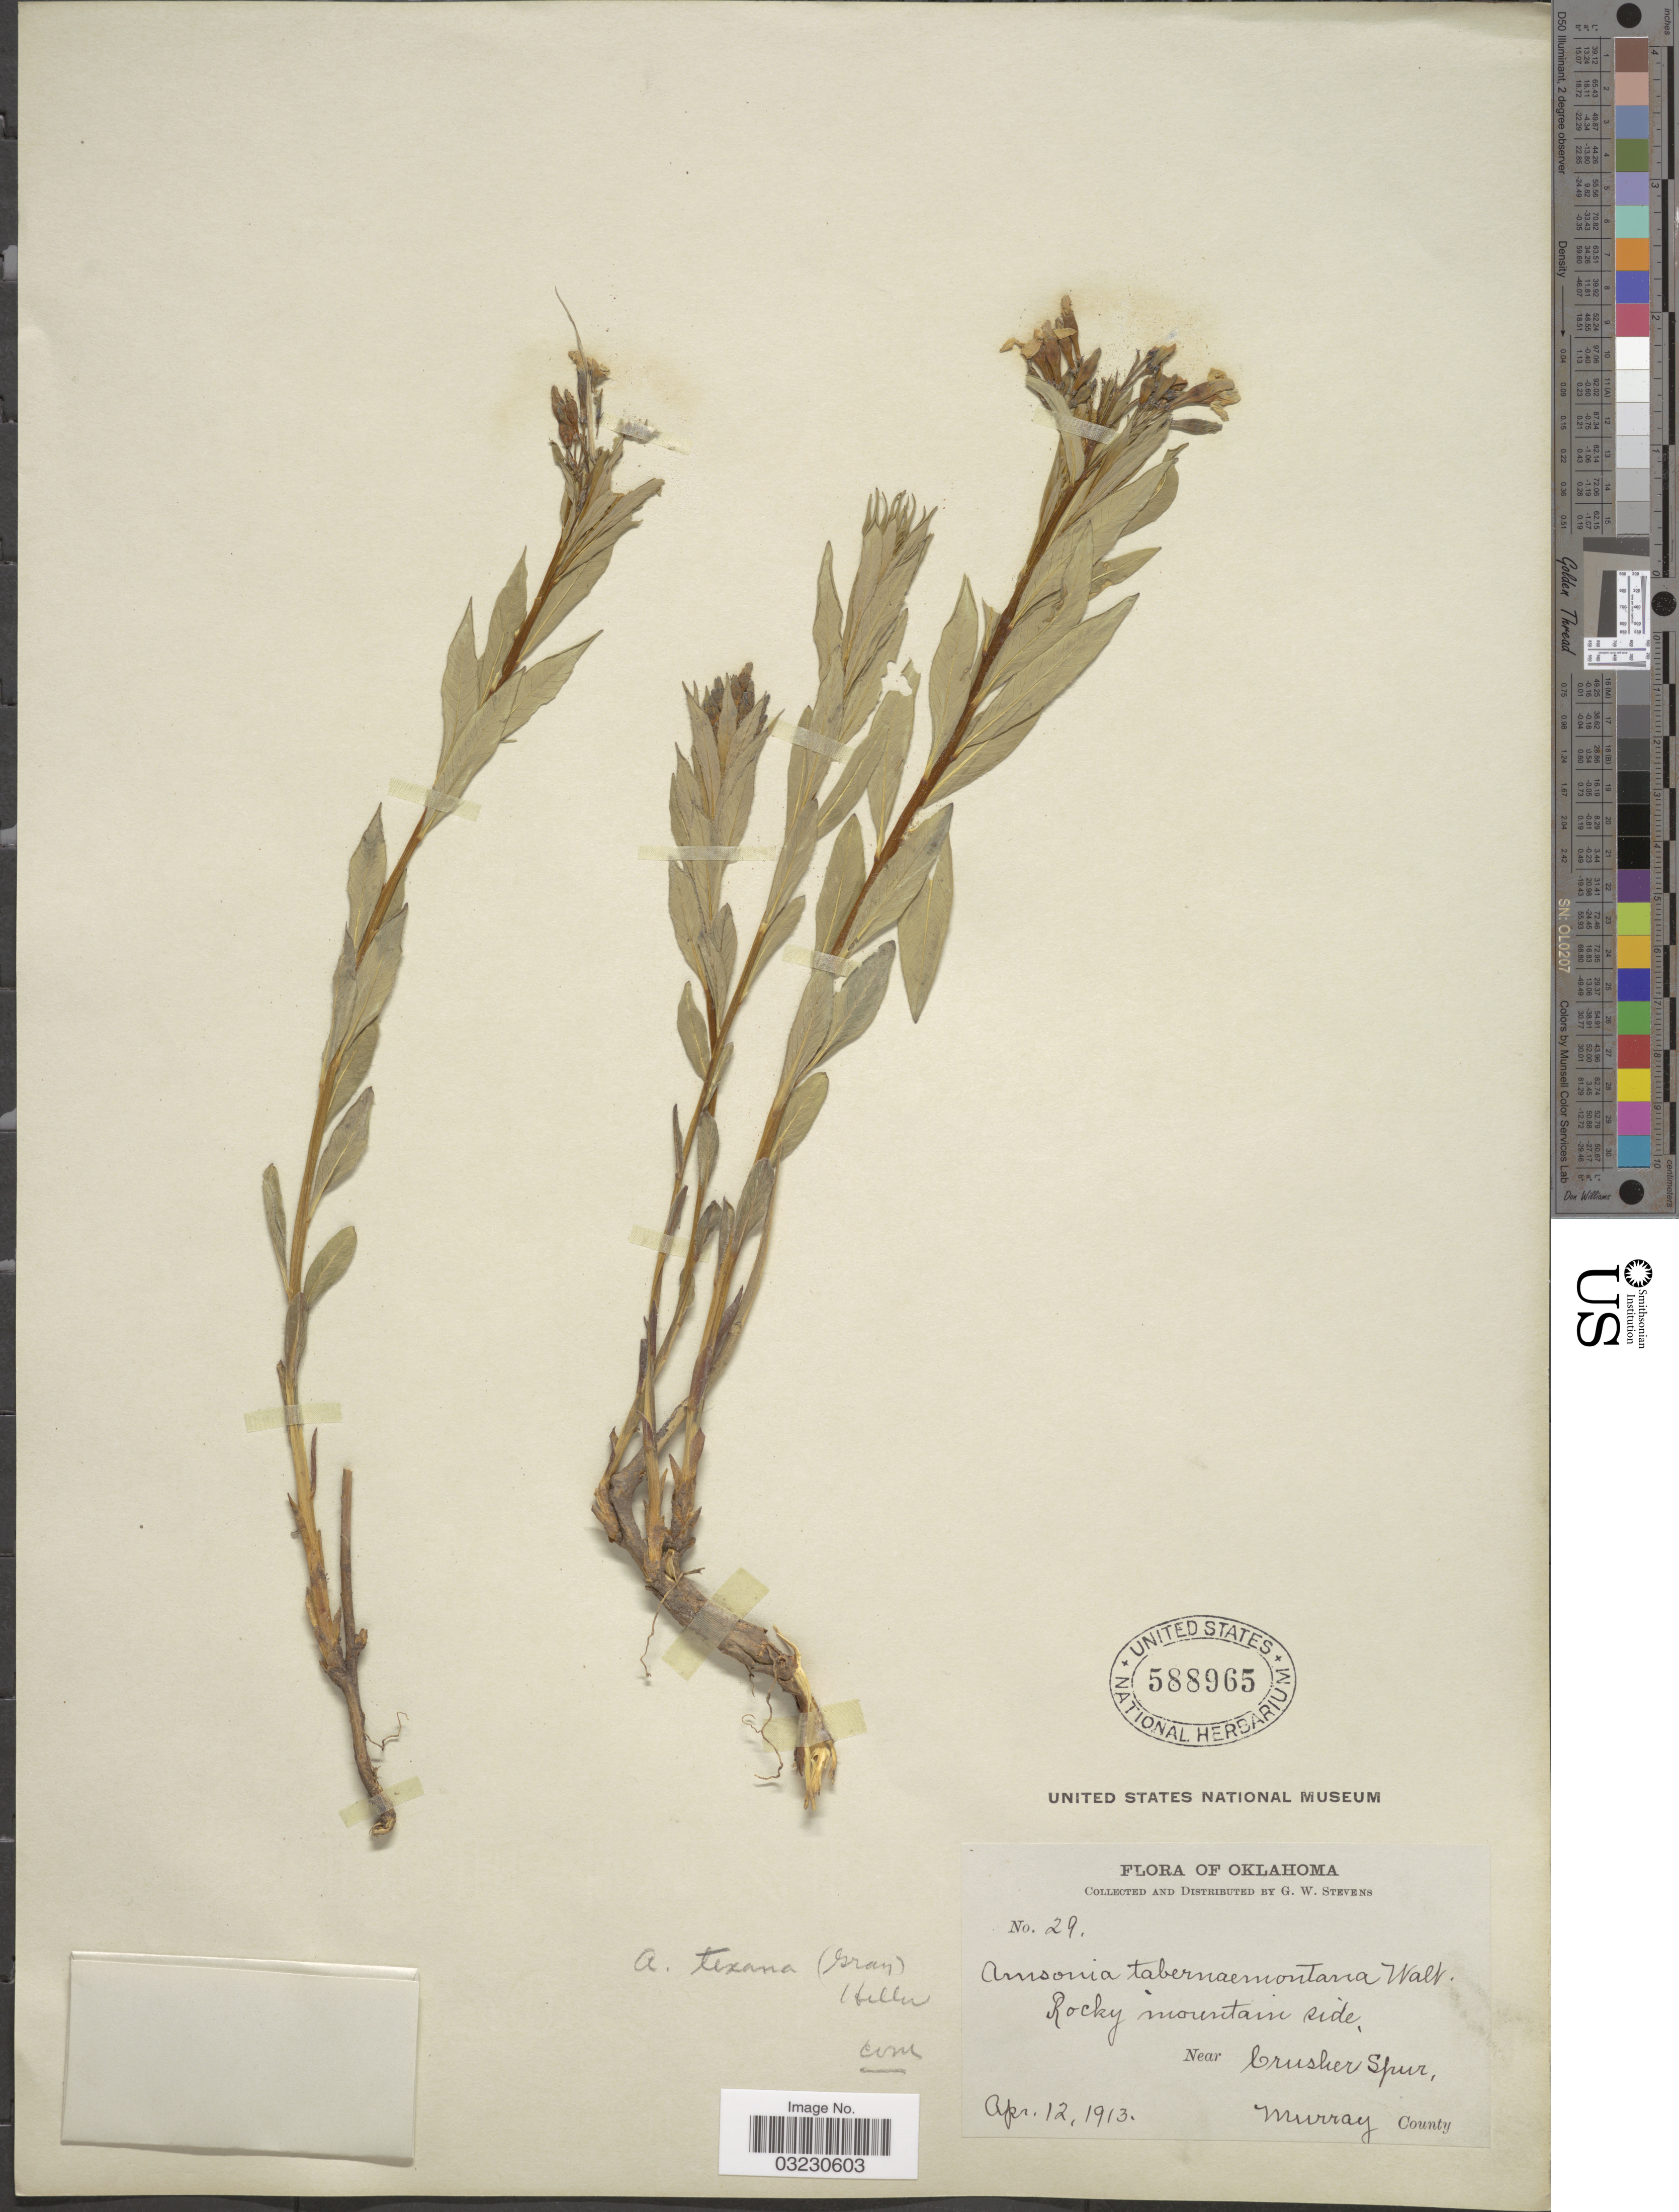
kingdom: Plantae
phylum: Tracheophyta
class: Magnoliopsida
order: Gentianales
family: Apocynaceae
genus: Amsonia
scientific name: Amsonia texana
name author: (A. Gray) A. Heller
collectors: G. W. Stevens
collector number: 29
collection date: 1913-04-12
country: United States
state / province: Oklahoma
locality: Rocky mountain side, Near Crusher Spur, Murray County.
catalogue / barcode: US 588965